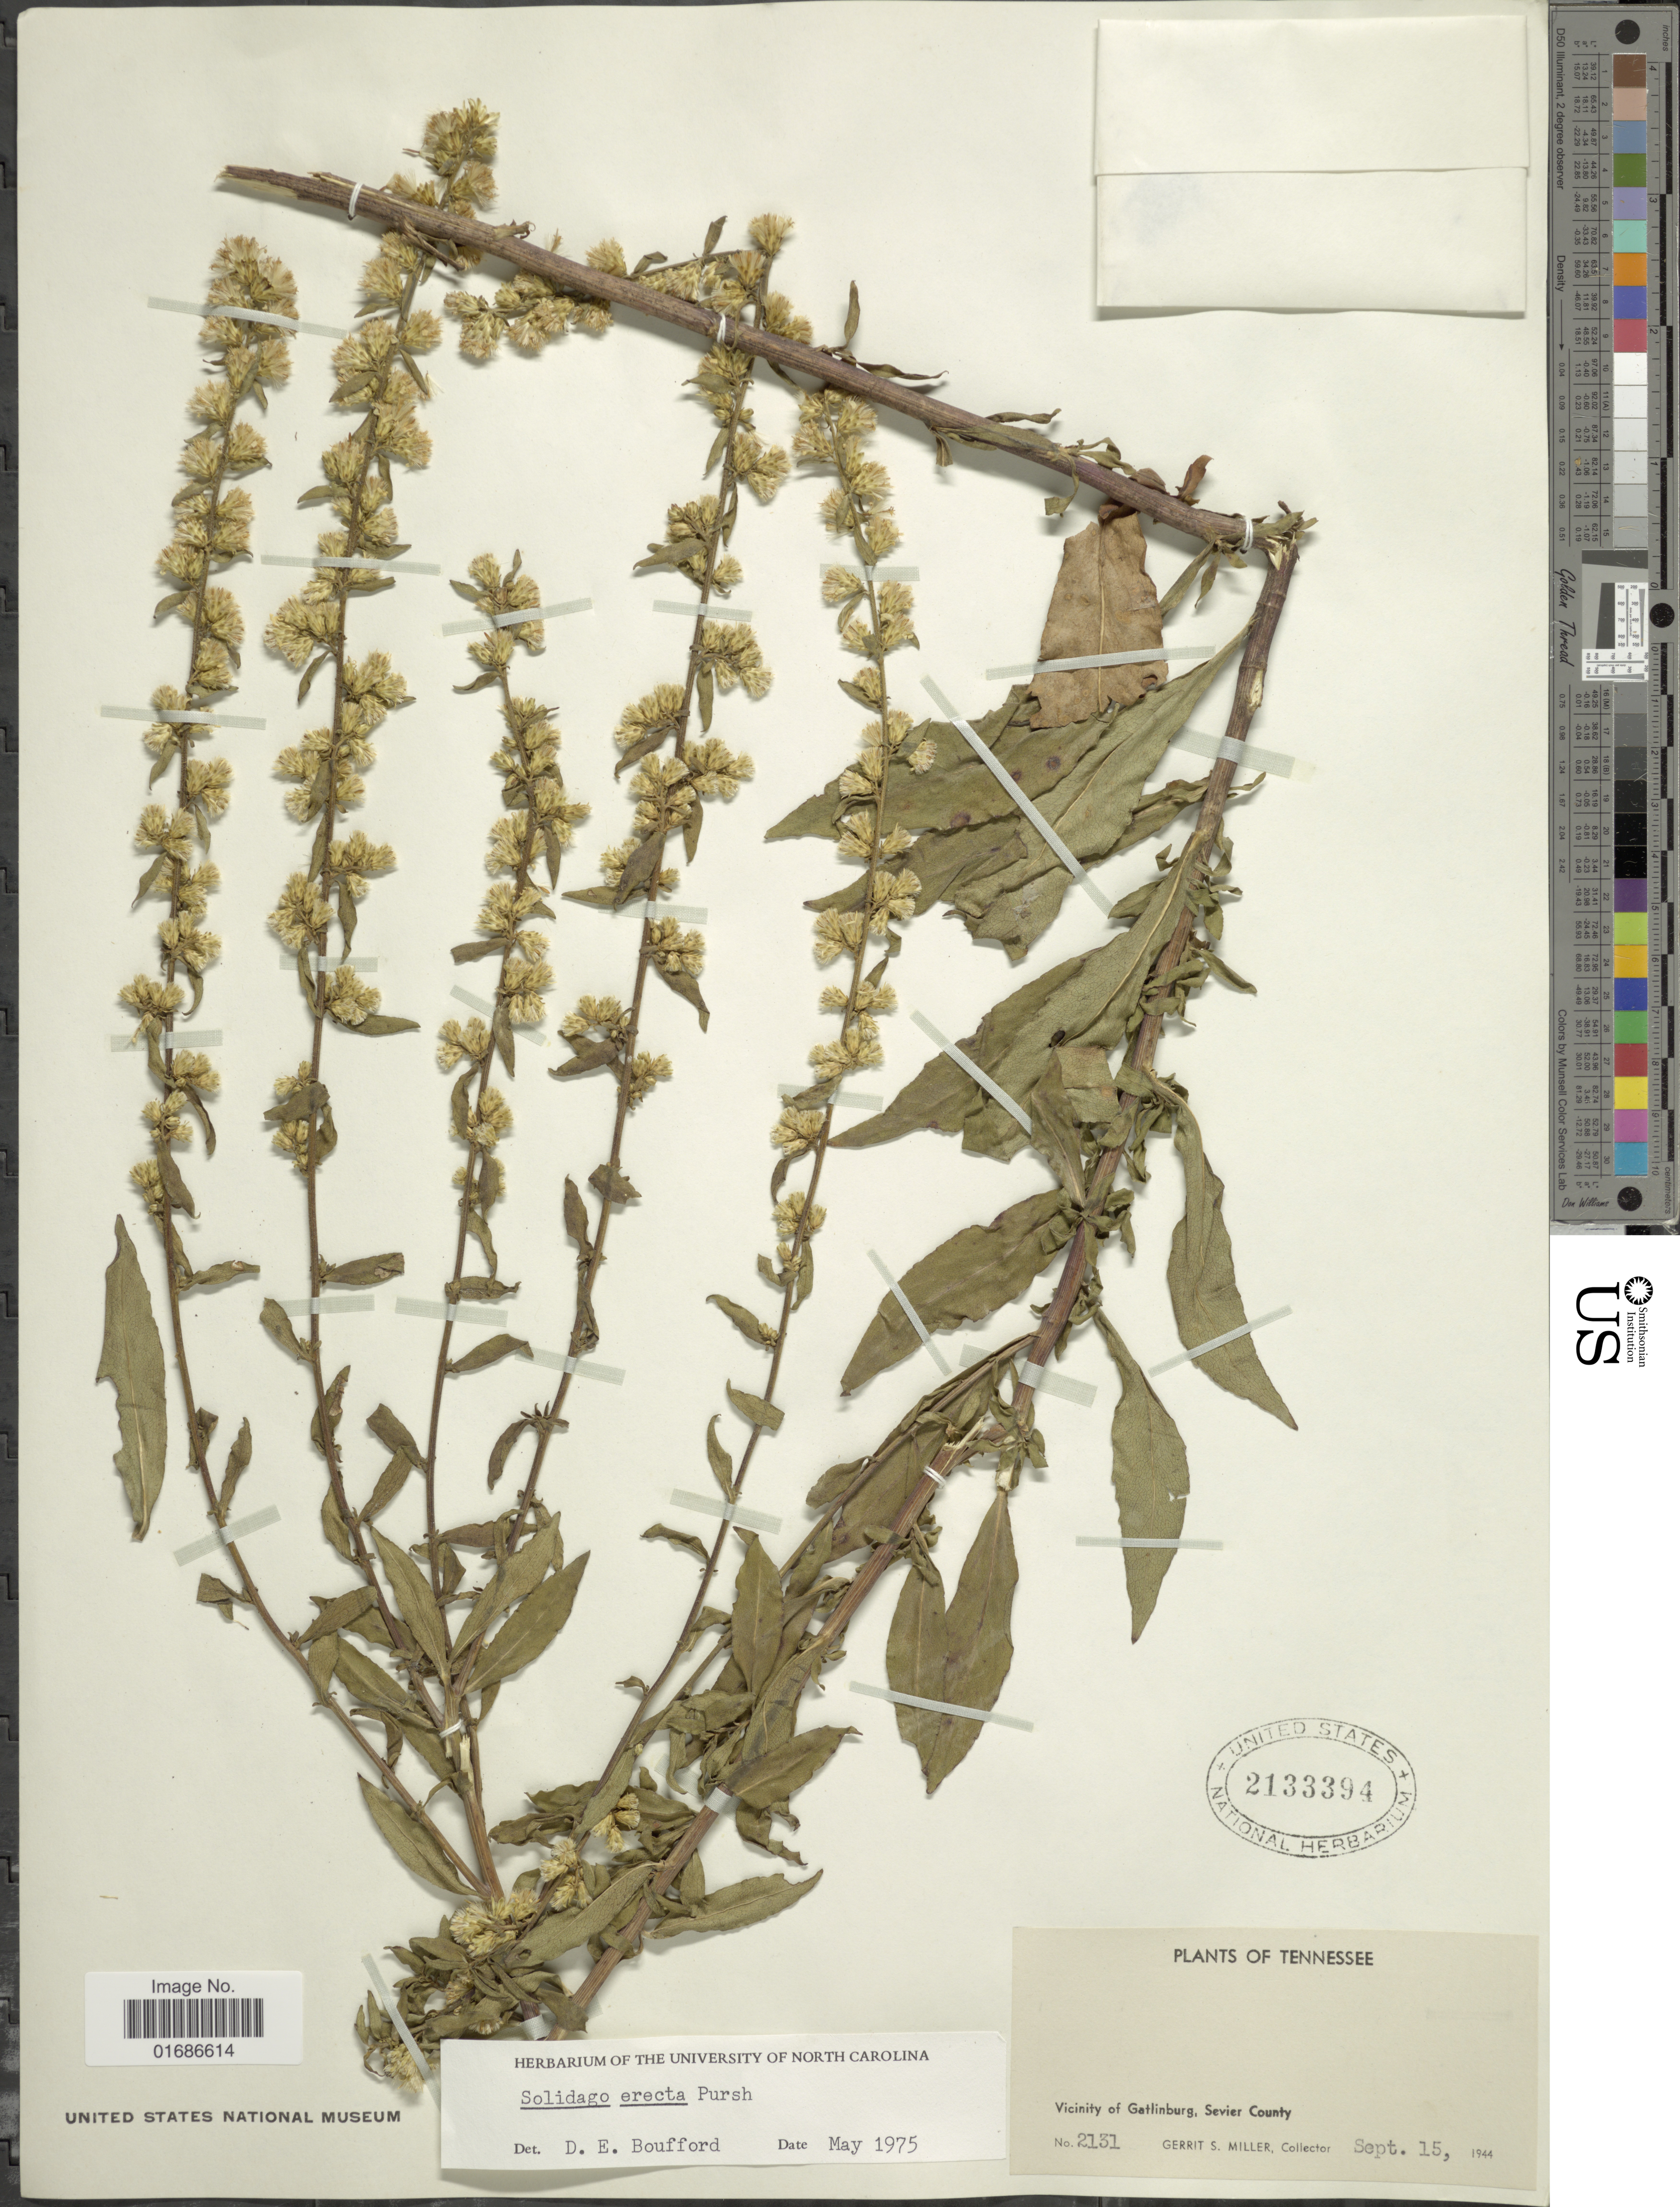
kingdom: Plantae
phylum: Tracheophyta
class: Magnoliopsida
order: Asterales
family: Asteraceae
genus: Solidago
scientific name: Solidago erecta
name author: Pursh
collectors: G. S. Miller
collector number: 2131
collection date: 1944-09-15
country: United States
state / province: Tennessee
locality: Vicinity of Gatlinburg, Sevier County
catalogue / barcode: US 2133394